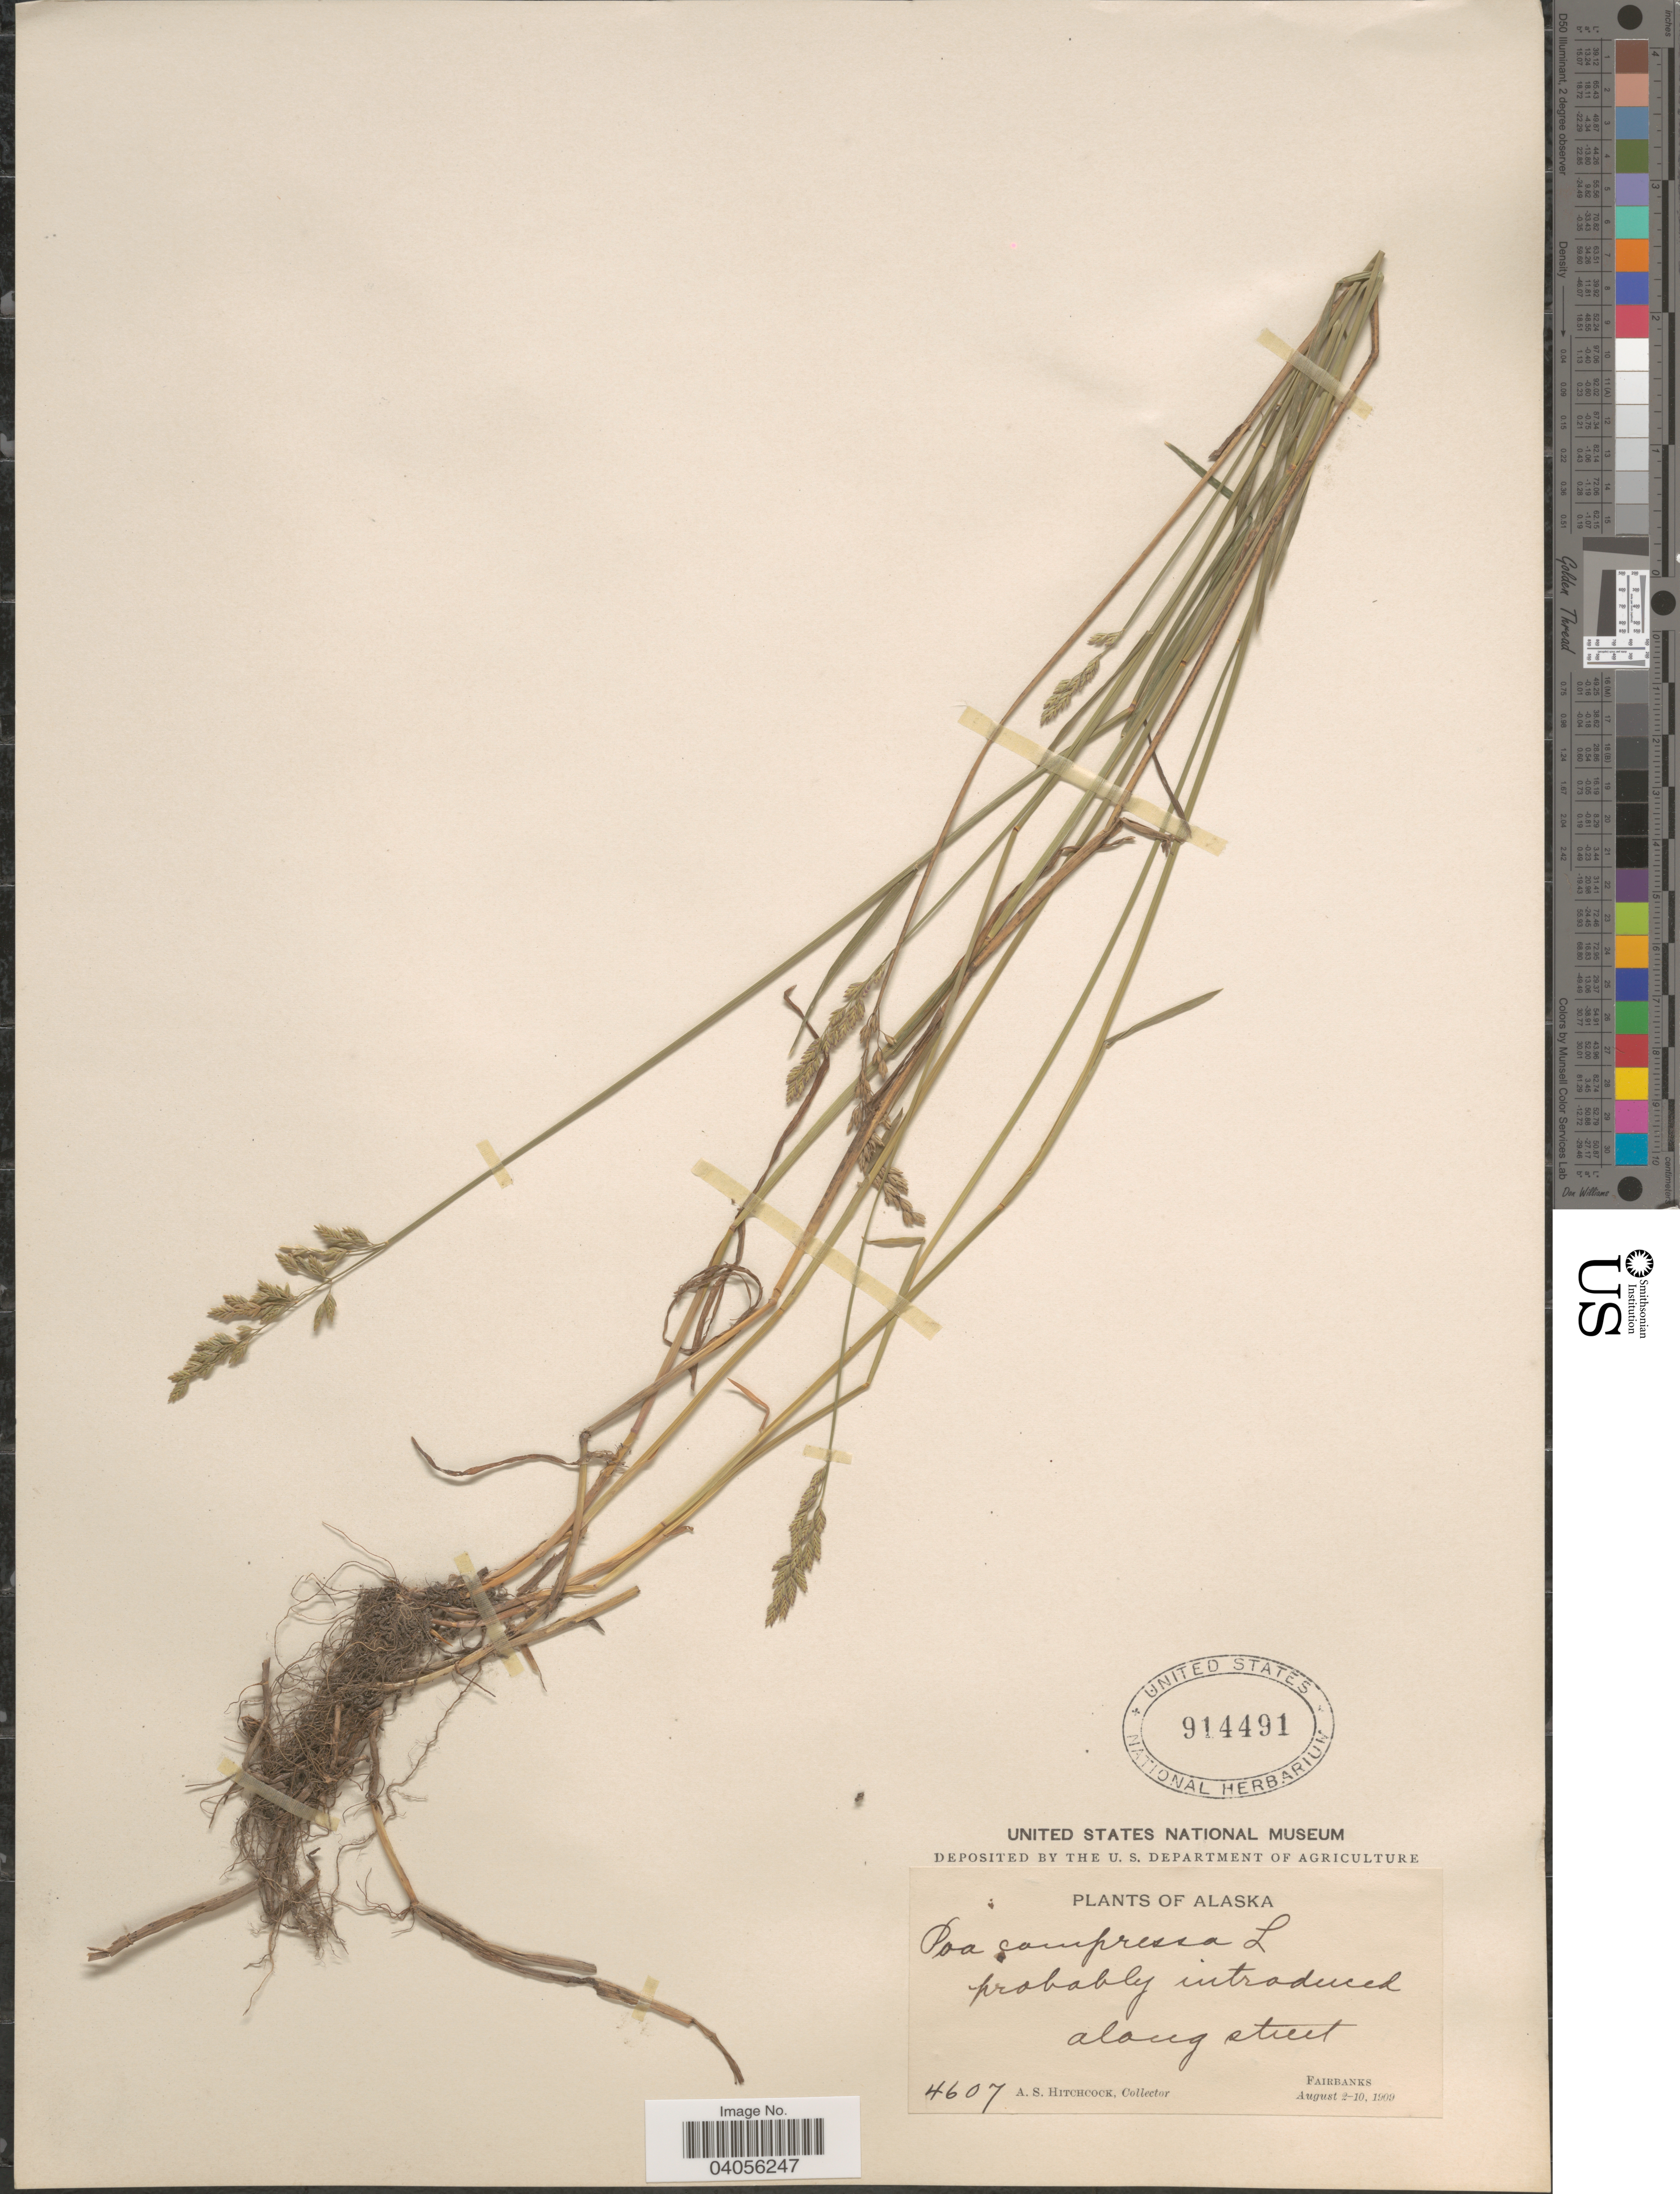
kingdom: Plantae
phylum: Tracheophyta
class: Liliopsida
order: Poales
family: Poaceae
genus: Poa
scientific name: Poa compressa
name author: L.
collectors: A. S. Hitchcock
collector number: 4607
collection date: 1909-08-02/1909-08-10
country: United States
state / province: Alaska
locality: Fairbanks.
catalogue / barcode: US 914491